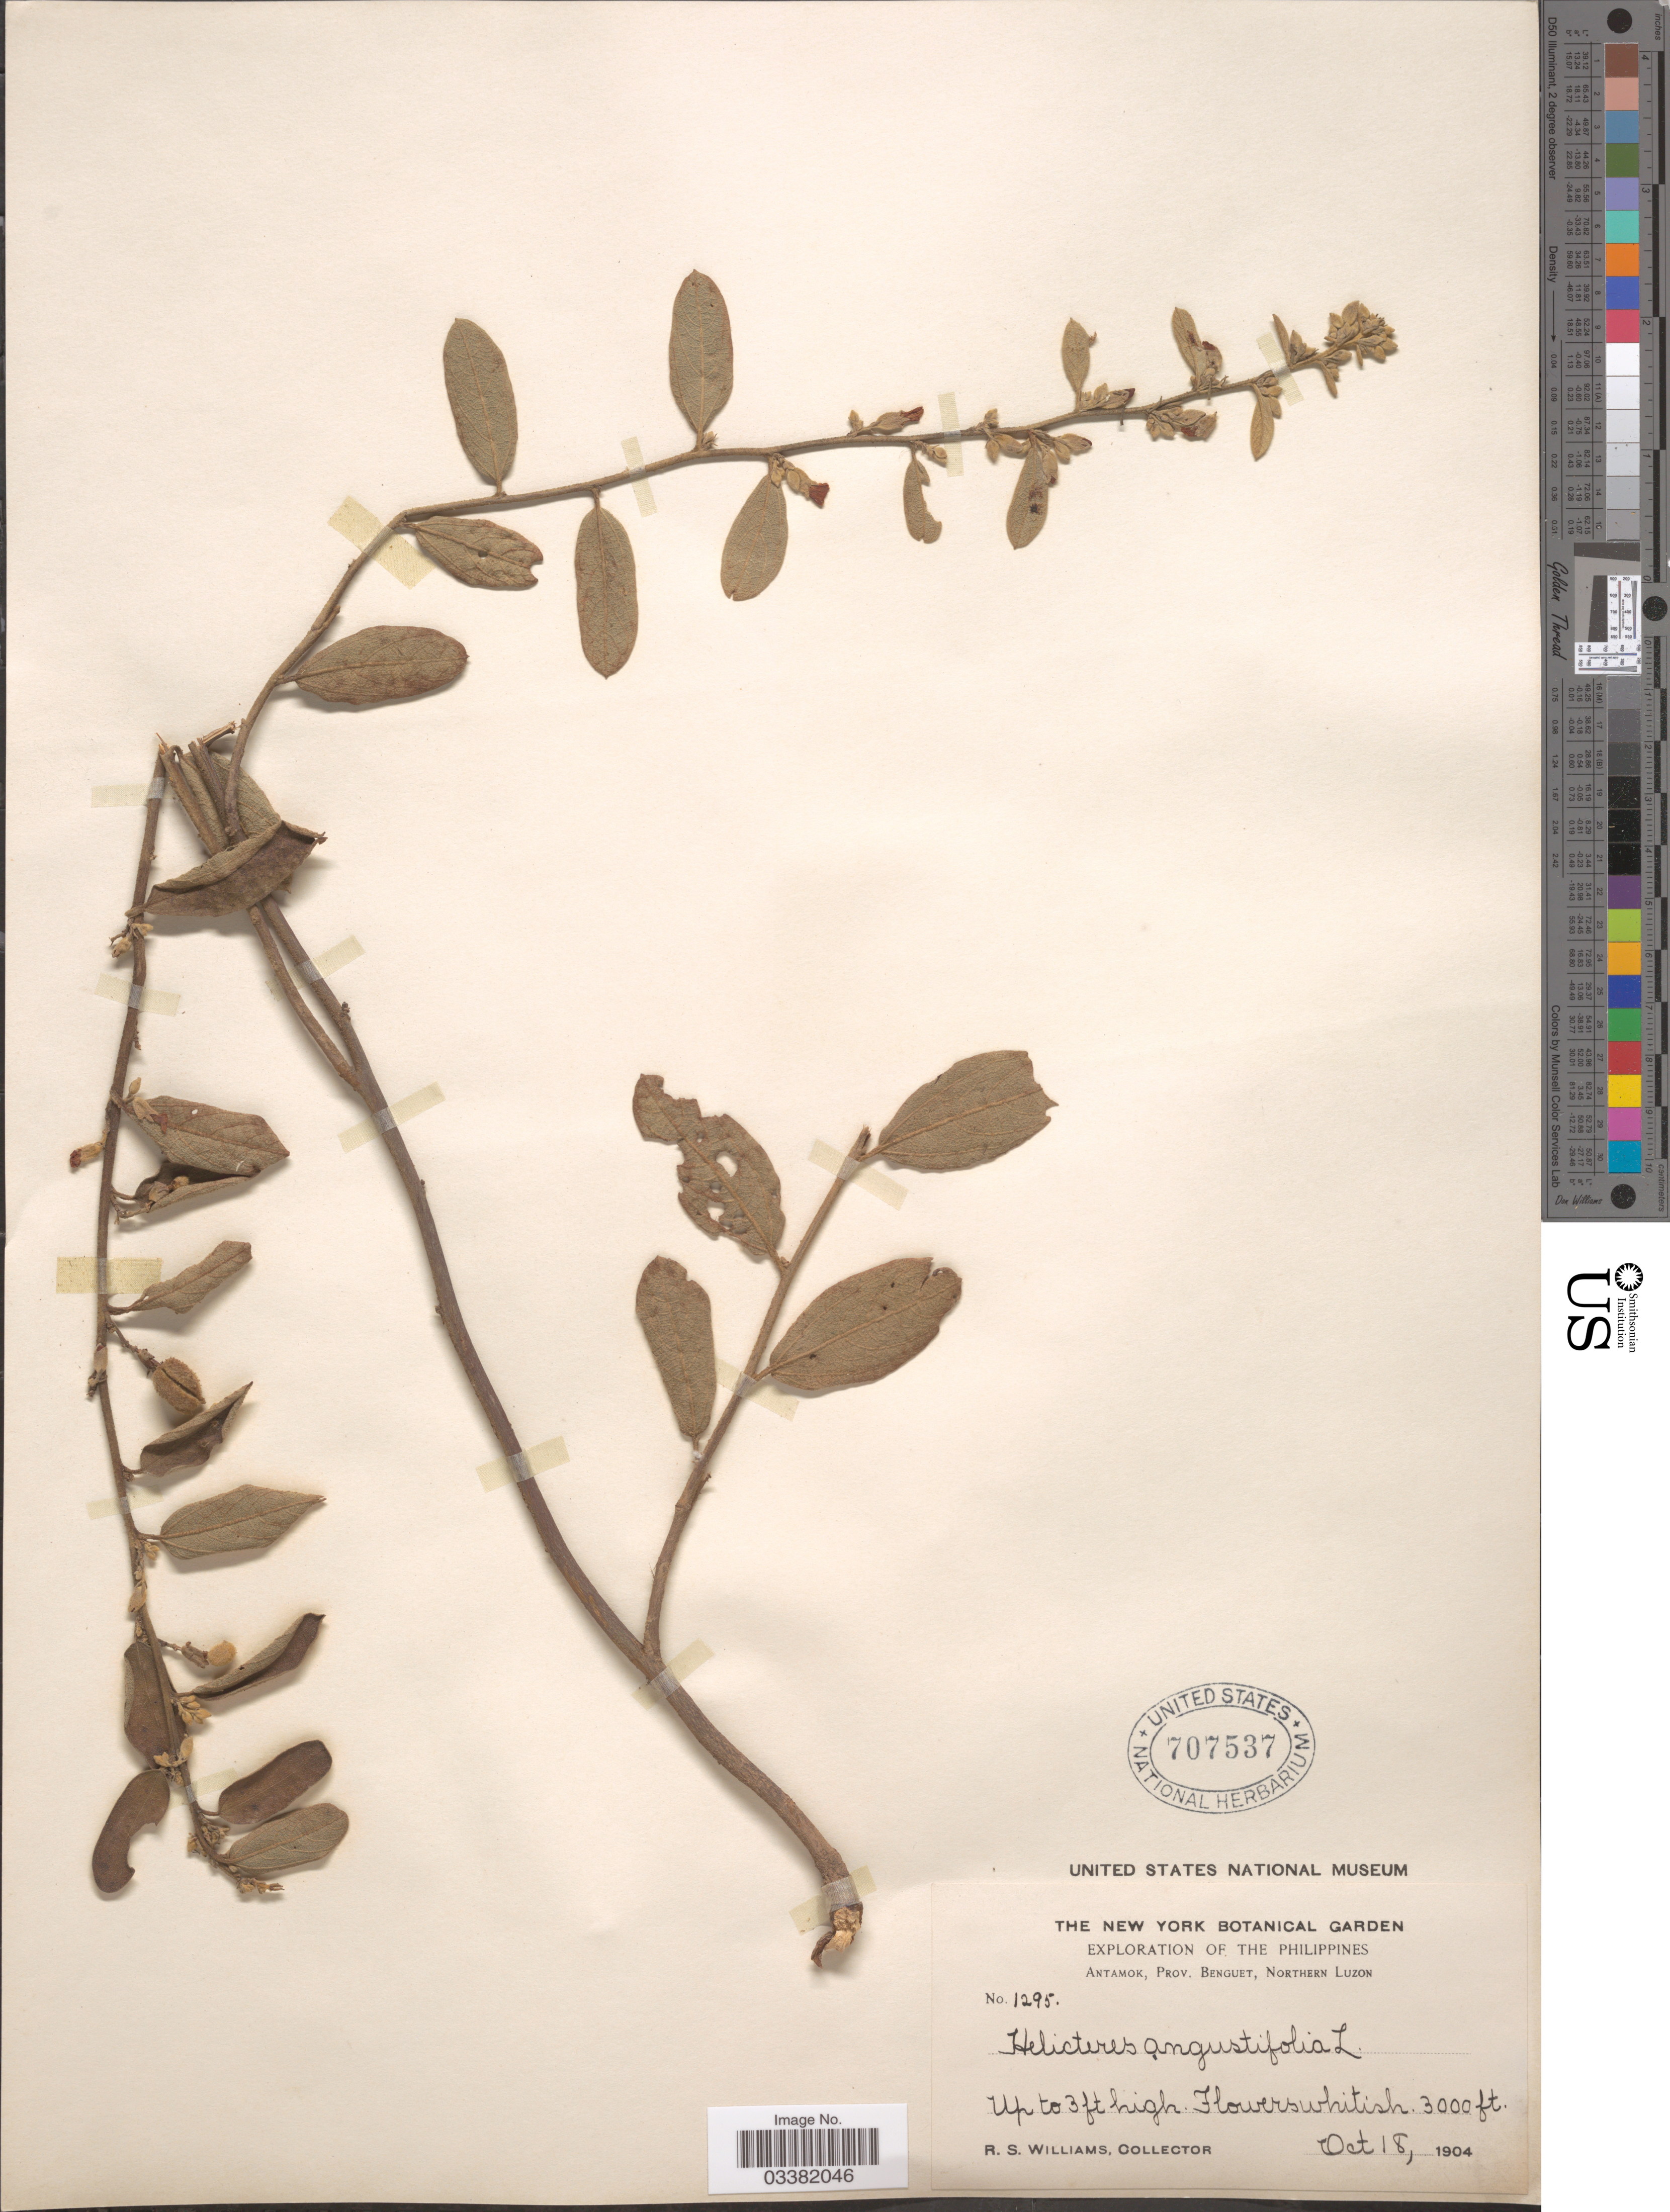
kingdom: Plantae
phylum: Tracheophyta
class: Magnoliopsida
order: Malvales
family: Malvaceae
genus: Helicteres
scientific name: Helicteres angustifolia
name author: L.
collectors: R. S. Williams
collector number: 1295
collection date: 1904-10-18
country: Philippines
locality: Antamok, Prov. Benguet, Northern Luzon.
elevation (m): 914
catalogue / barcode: US 707537